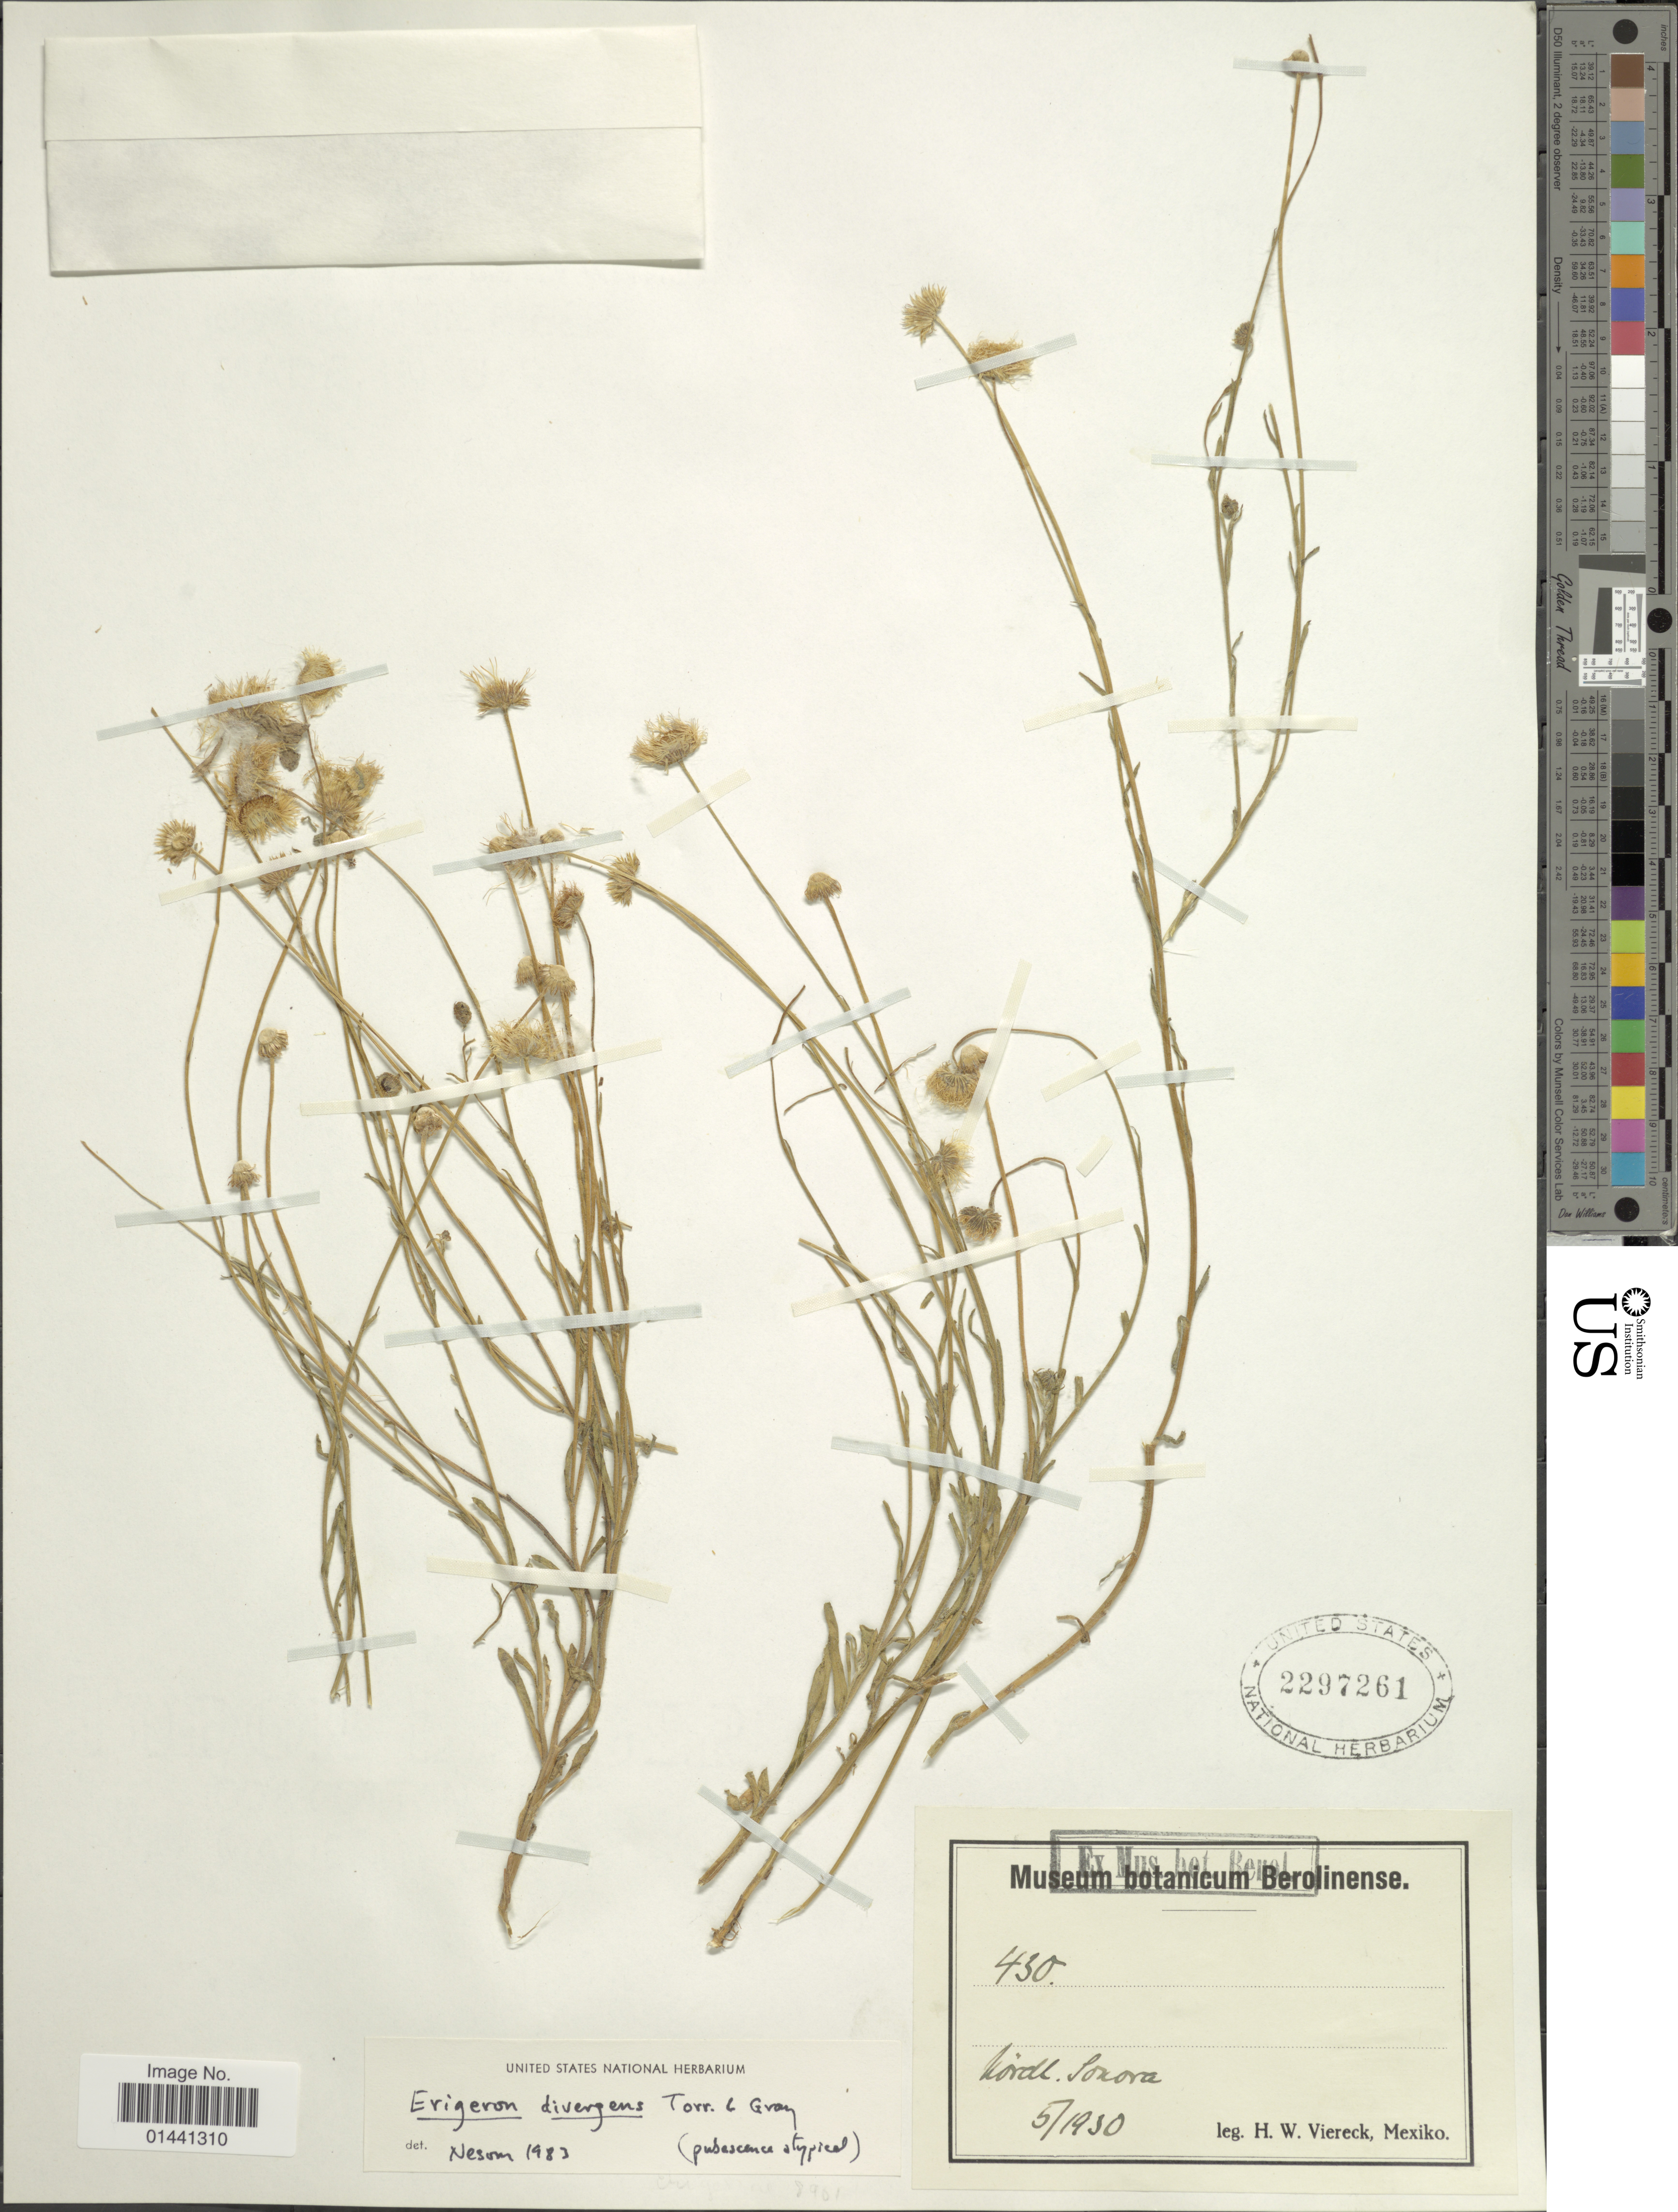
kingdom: Plantae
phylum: Tracheophyta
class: Magnoliopsida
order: Asterales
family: Asteraceae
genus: Erigeron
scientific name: Erigeron divergens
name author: Torr. & A. Gray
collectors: H. W. Viereck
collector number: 430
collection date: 1930-05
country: Mexico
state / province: Sonora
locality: Nordl. Sonora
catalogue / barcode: US 2297261